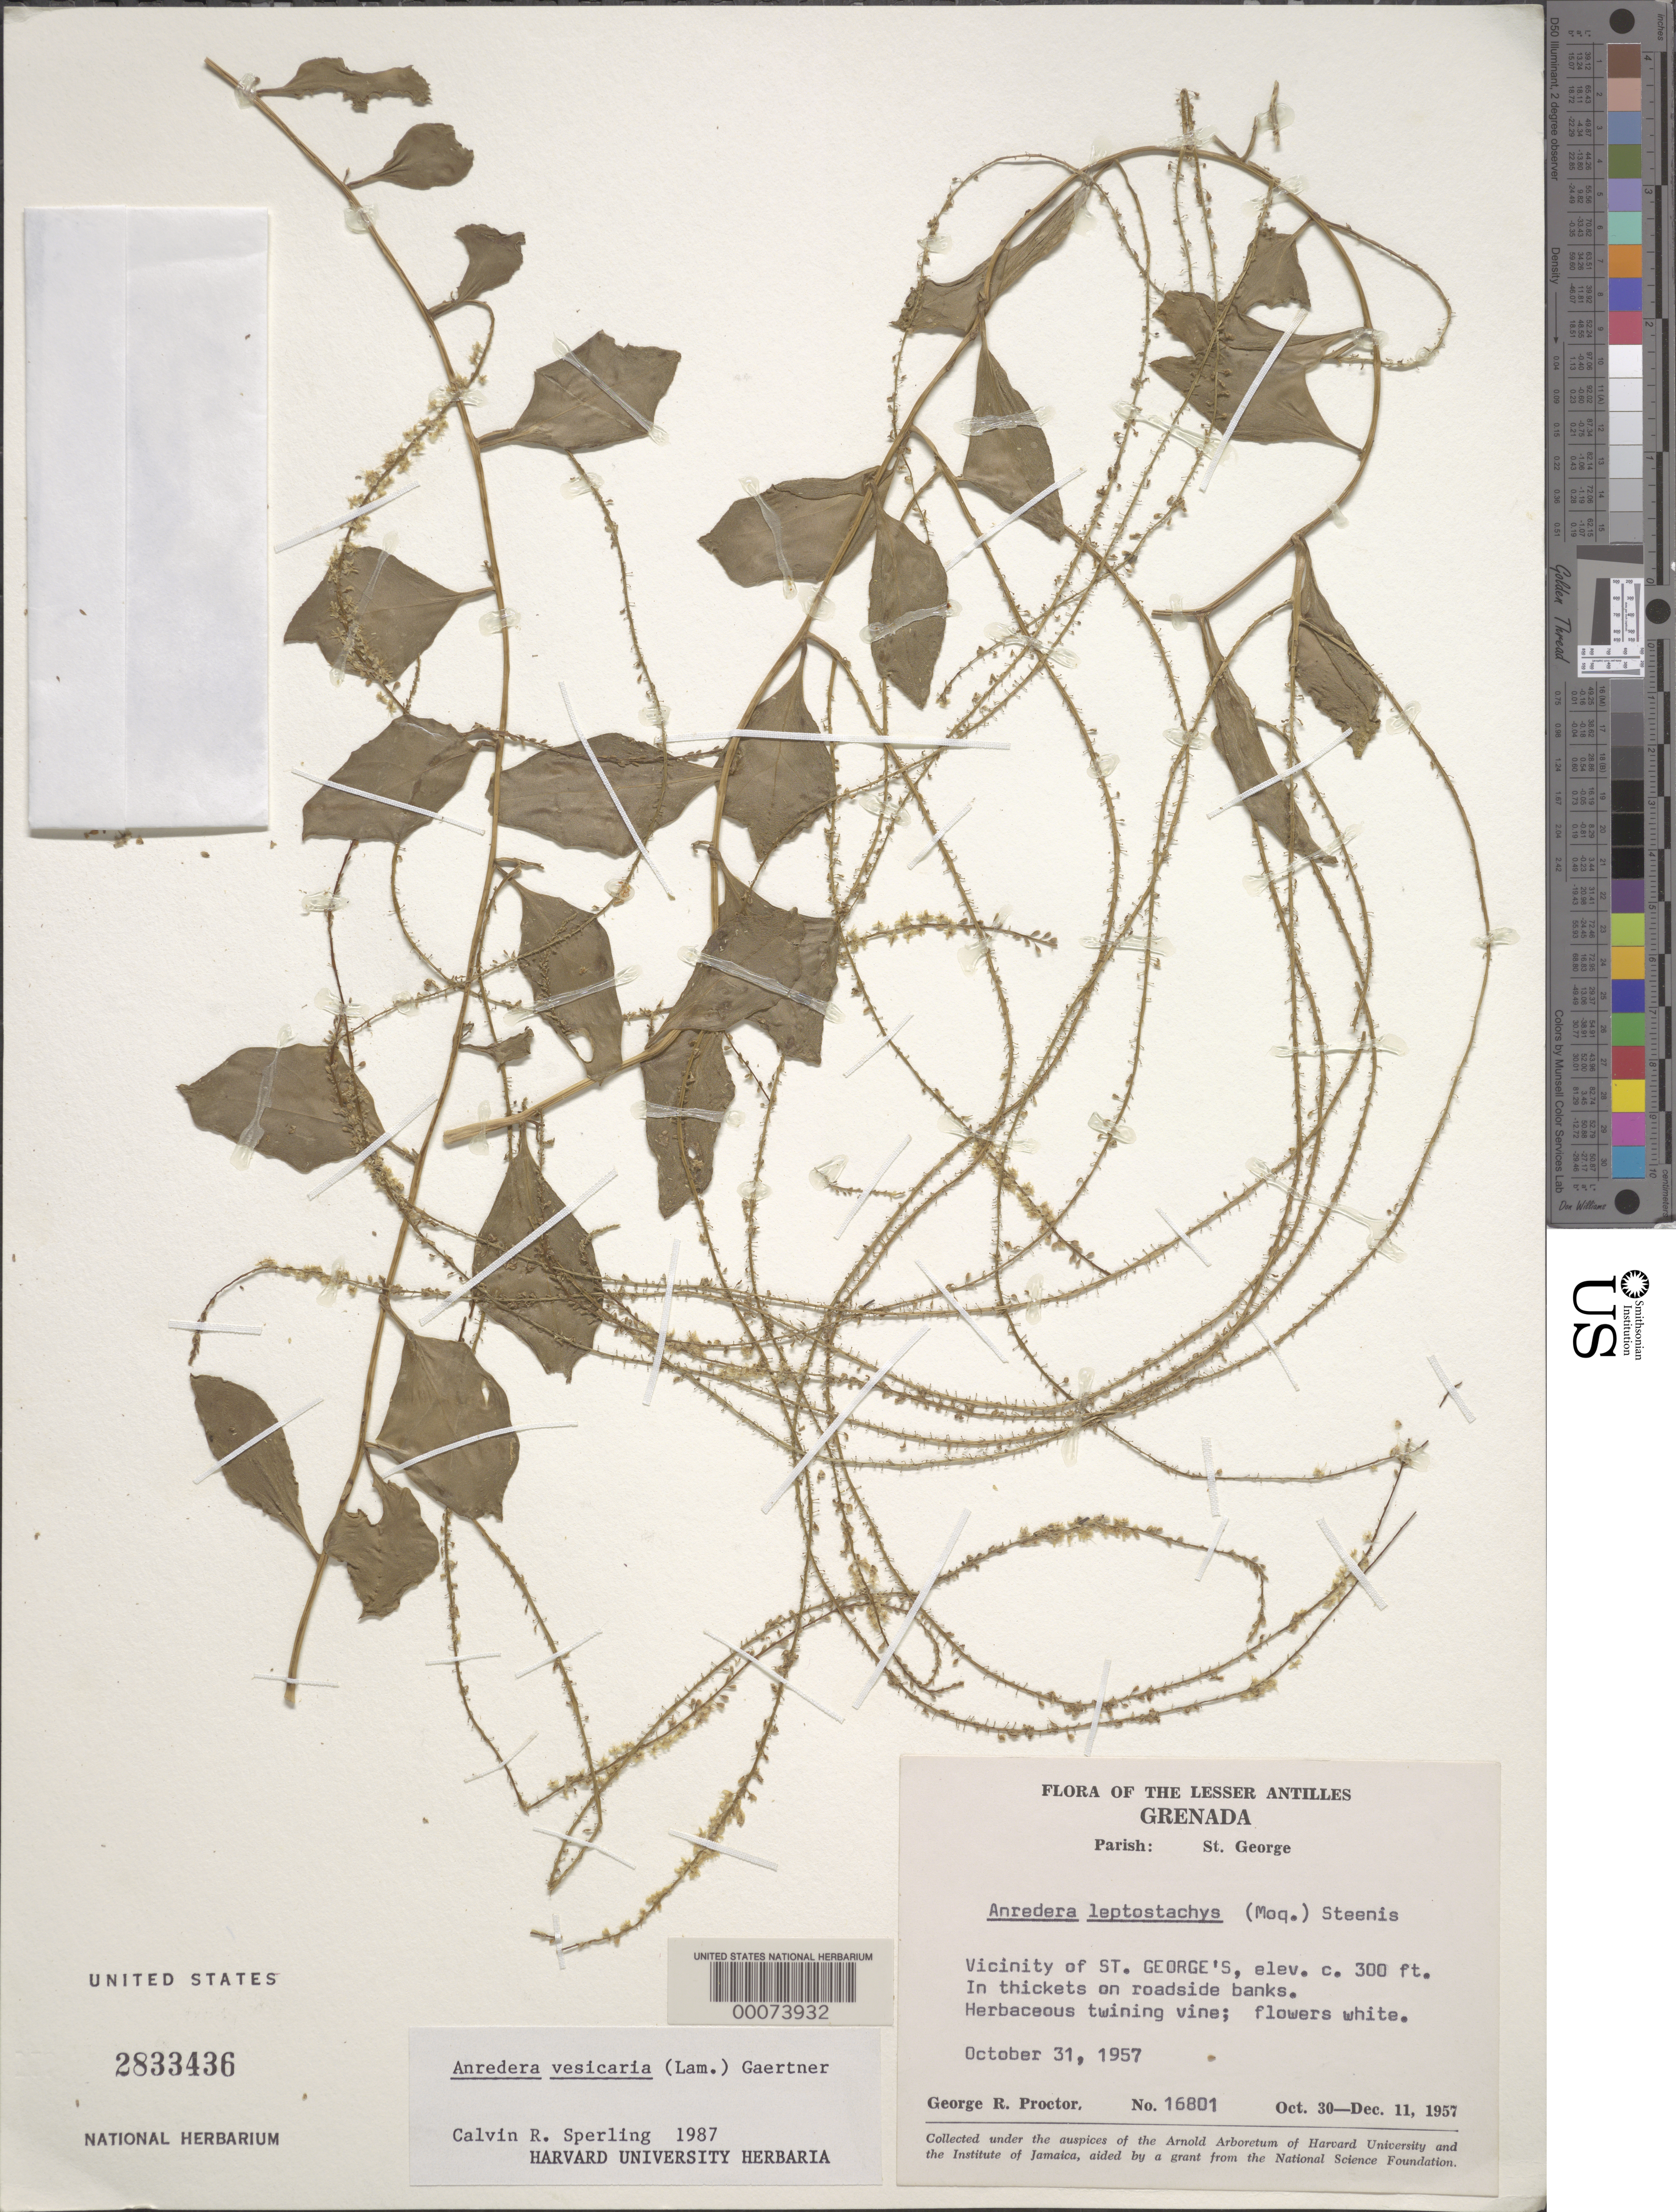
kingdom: Plantae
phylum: Tracheophyta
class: Magnoliopsida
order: Caryophyllales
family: Basellaceae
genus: Anredera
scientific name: Anredera vesicaria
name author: (Lam.) C.F. Gaertn.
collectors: G. Proctor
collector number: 16801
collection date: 1957-10-30/1957-12-11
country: Grenada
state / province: Saint George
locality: The Lesser Antilles. Parish: St. George. Vicinity of St. George's.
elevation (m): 91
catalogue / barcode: US 2833436